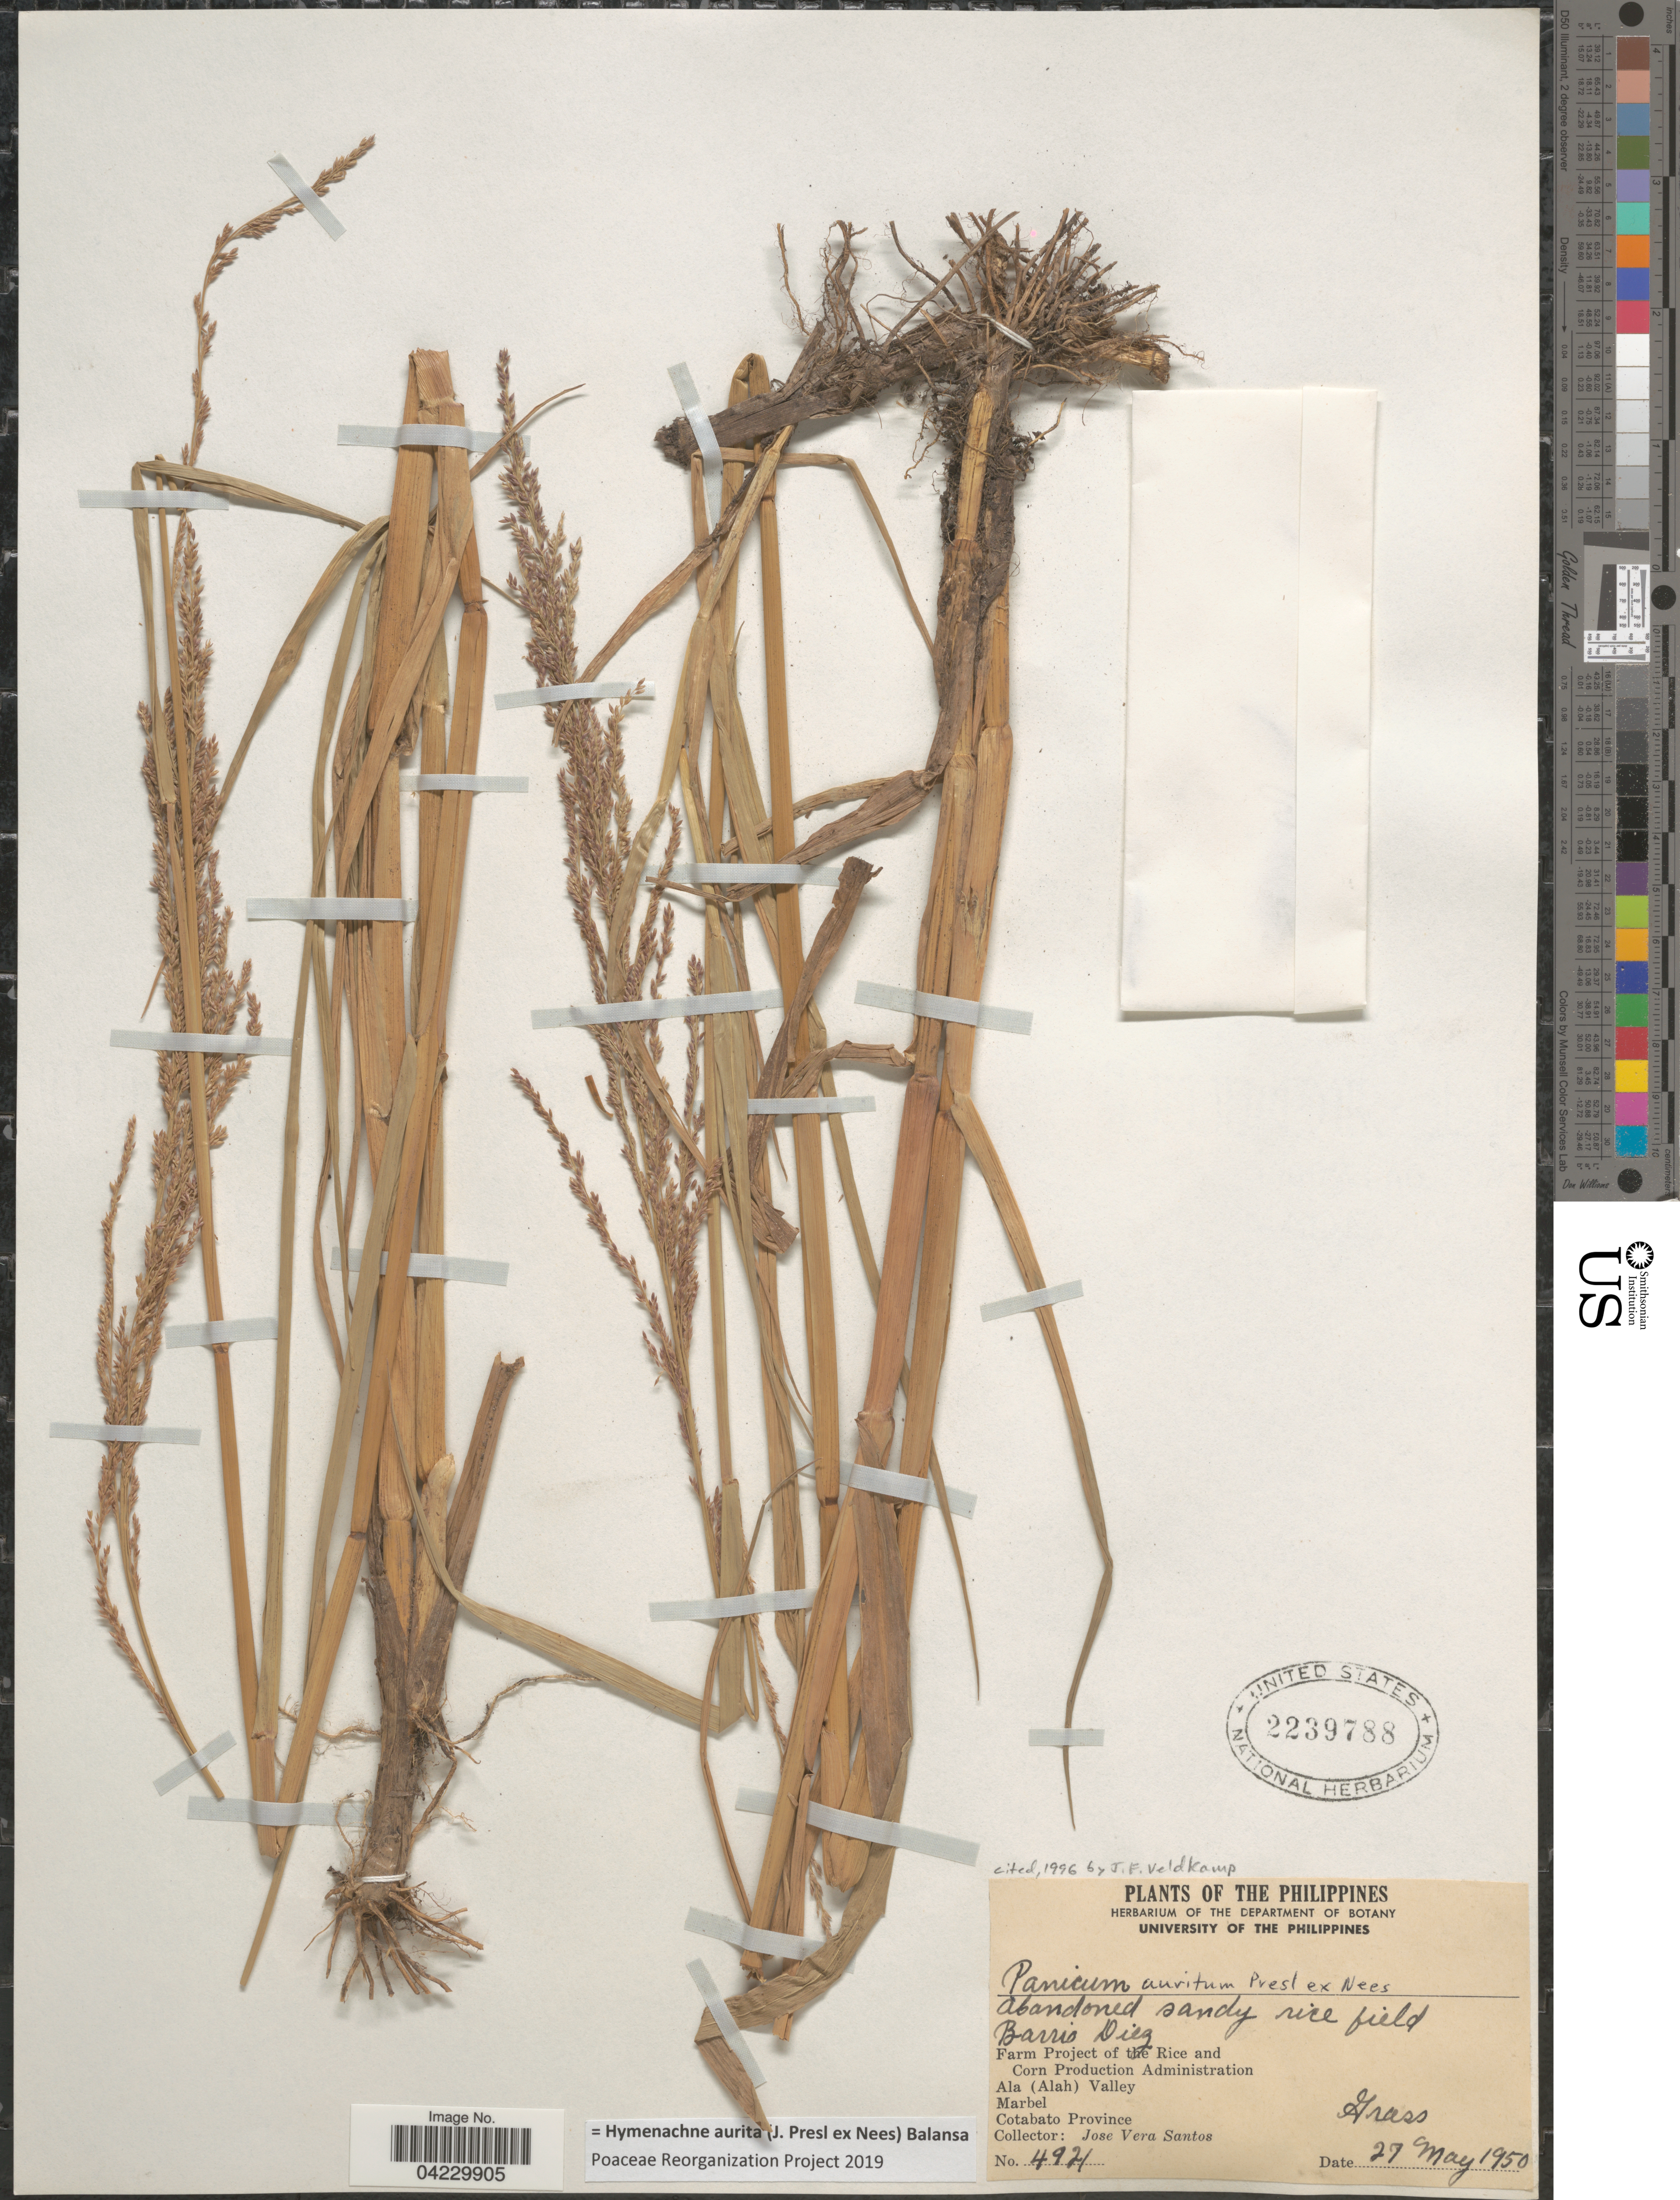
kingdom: Plantae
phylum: Tracheophyta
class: Liliopsida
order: Poales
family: Poaceae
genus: Hymenachne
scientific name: Hymenachne aurita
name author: (J. Presl ex Nees) Balansa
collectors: J. Santos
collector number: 4921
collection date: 1950-05-27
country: Philippines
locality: Abandoned sandy rice field. Barrio Diez. Farm Project of the Rice and Corn Production Administration. Ala (Alah) Valley. Marbel. Cotabato Province.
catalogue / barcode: US 2239788